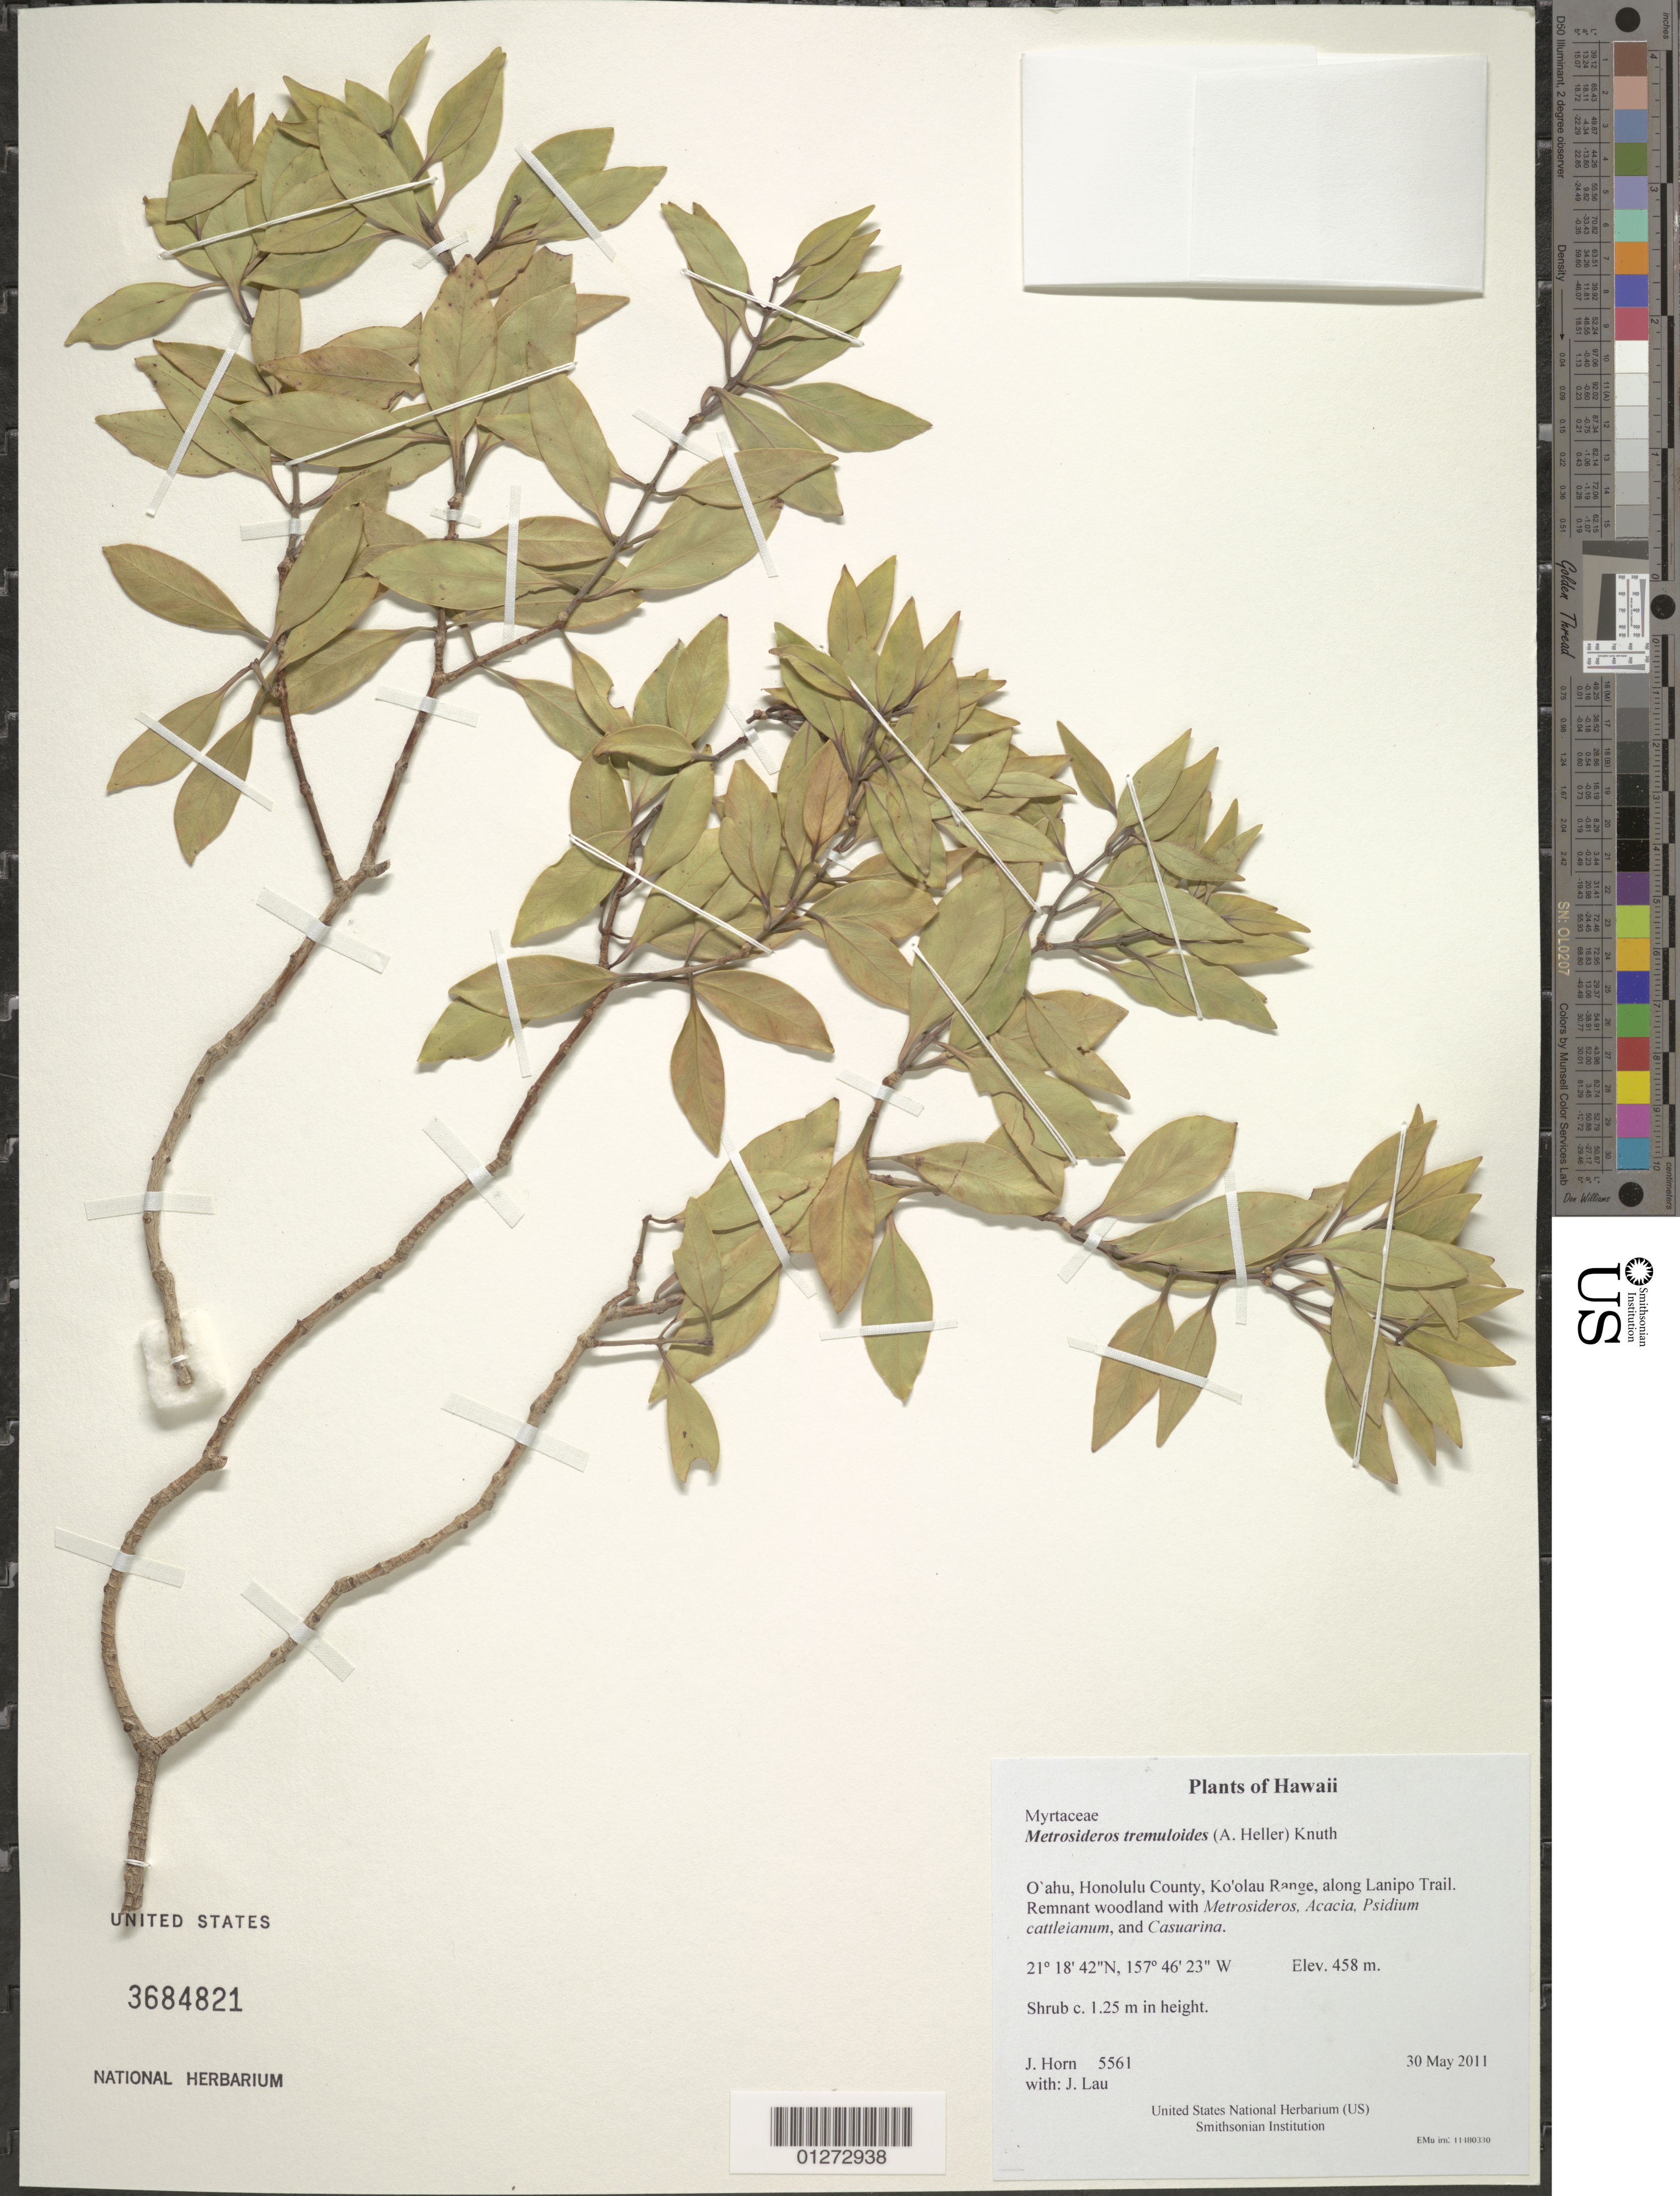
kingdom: Plantae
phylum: Tracheophyta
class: Magnoliopsida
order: Myrtales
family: Myrtaceae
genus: Metrosideros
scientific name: Metrosideros tremuloides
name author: (A. Heller) Knuth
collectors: J. Horn & J. Lau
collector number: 5561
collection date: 2011-05-30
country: United States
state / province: Hawaii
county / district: Honolulu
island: Oahu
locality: Ko'olau Range, along Lanipo Trail.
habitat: Remnant woodland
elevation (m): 458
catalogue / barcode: US 3684821